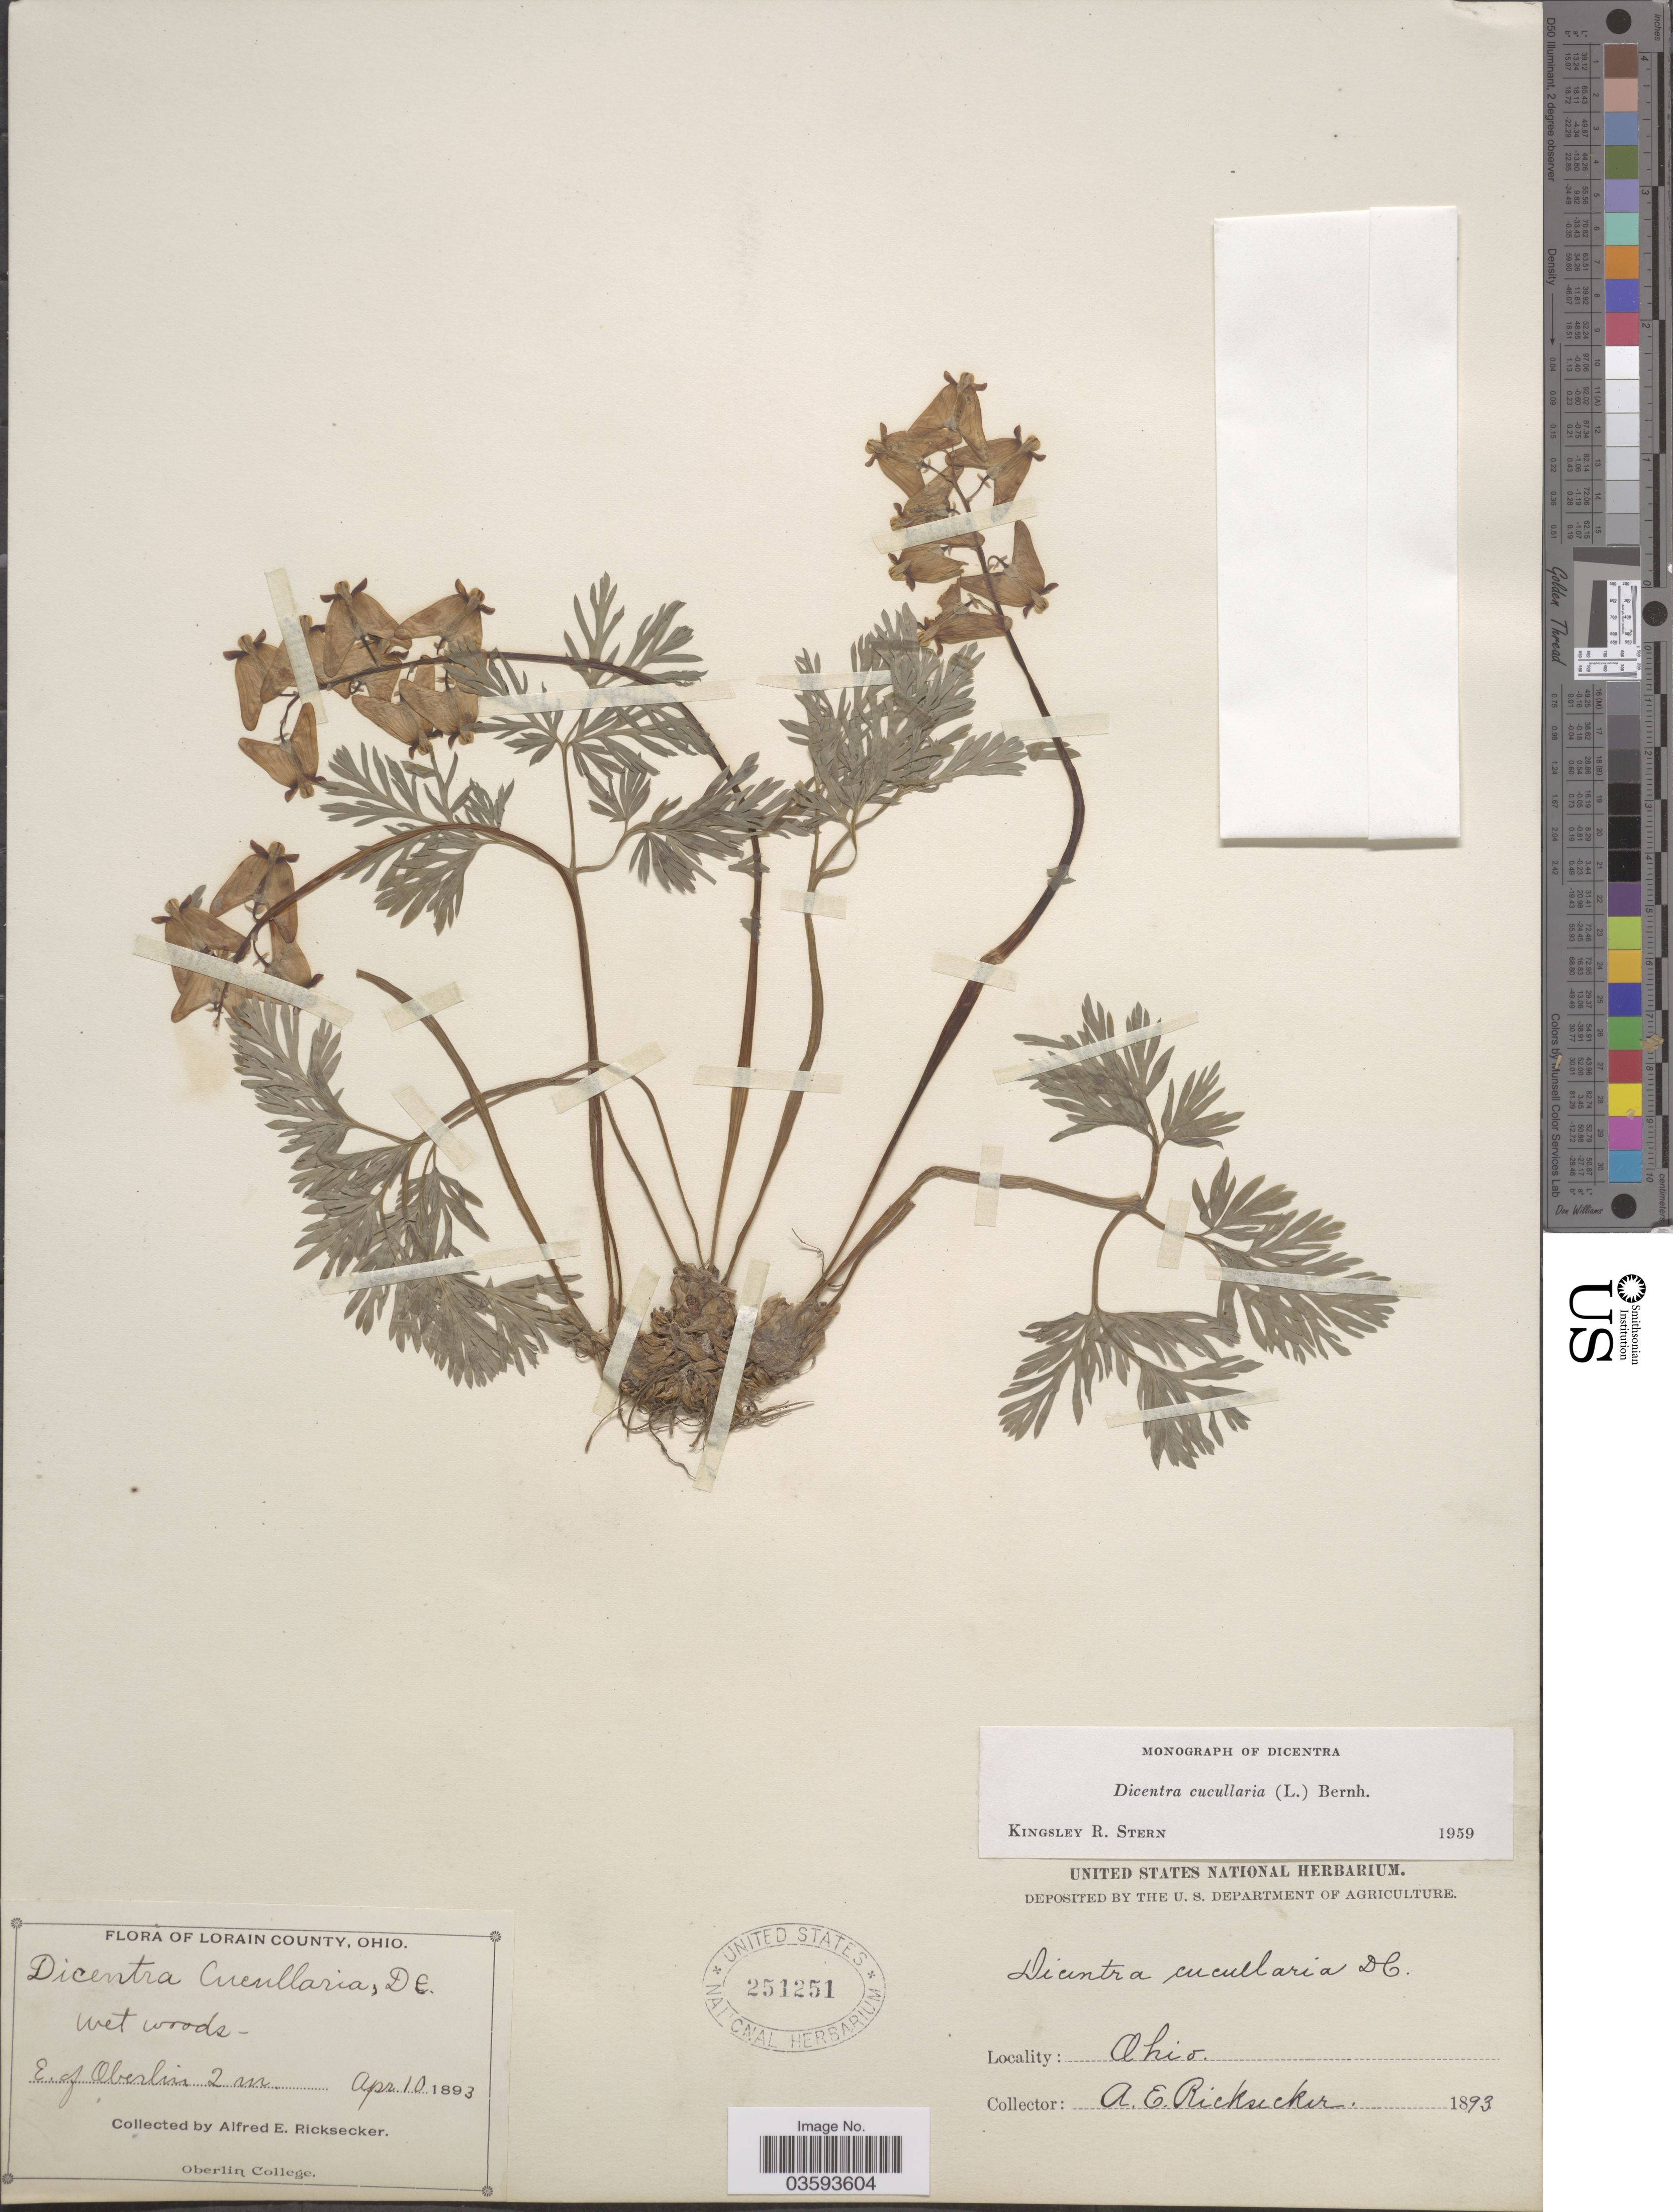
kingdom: Plantae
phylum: Tracheophyta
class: Magnoliopsida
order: Ranunculales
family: Papaveraceae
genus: Dicentra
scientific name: Dicentra cucullaria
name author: (L.) Bernh.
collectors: A. E. Ricksecker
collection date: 1893-04-10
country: United States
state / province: Ohio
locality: Lorain County. E. of Oberlin.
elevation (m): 2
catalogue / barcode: US 251251